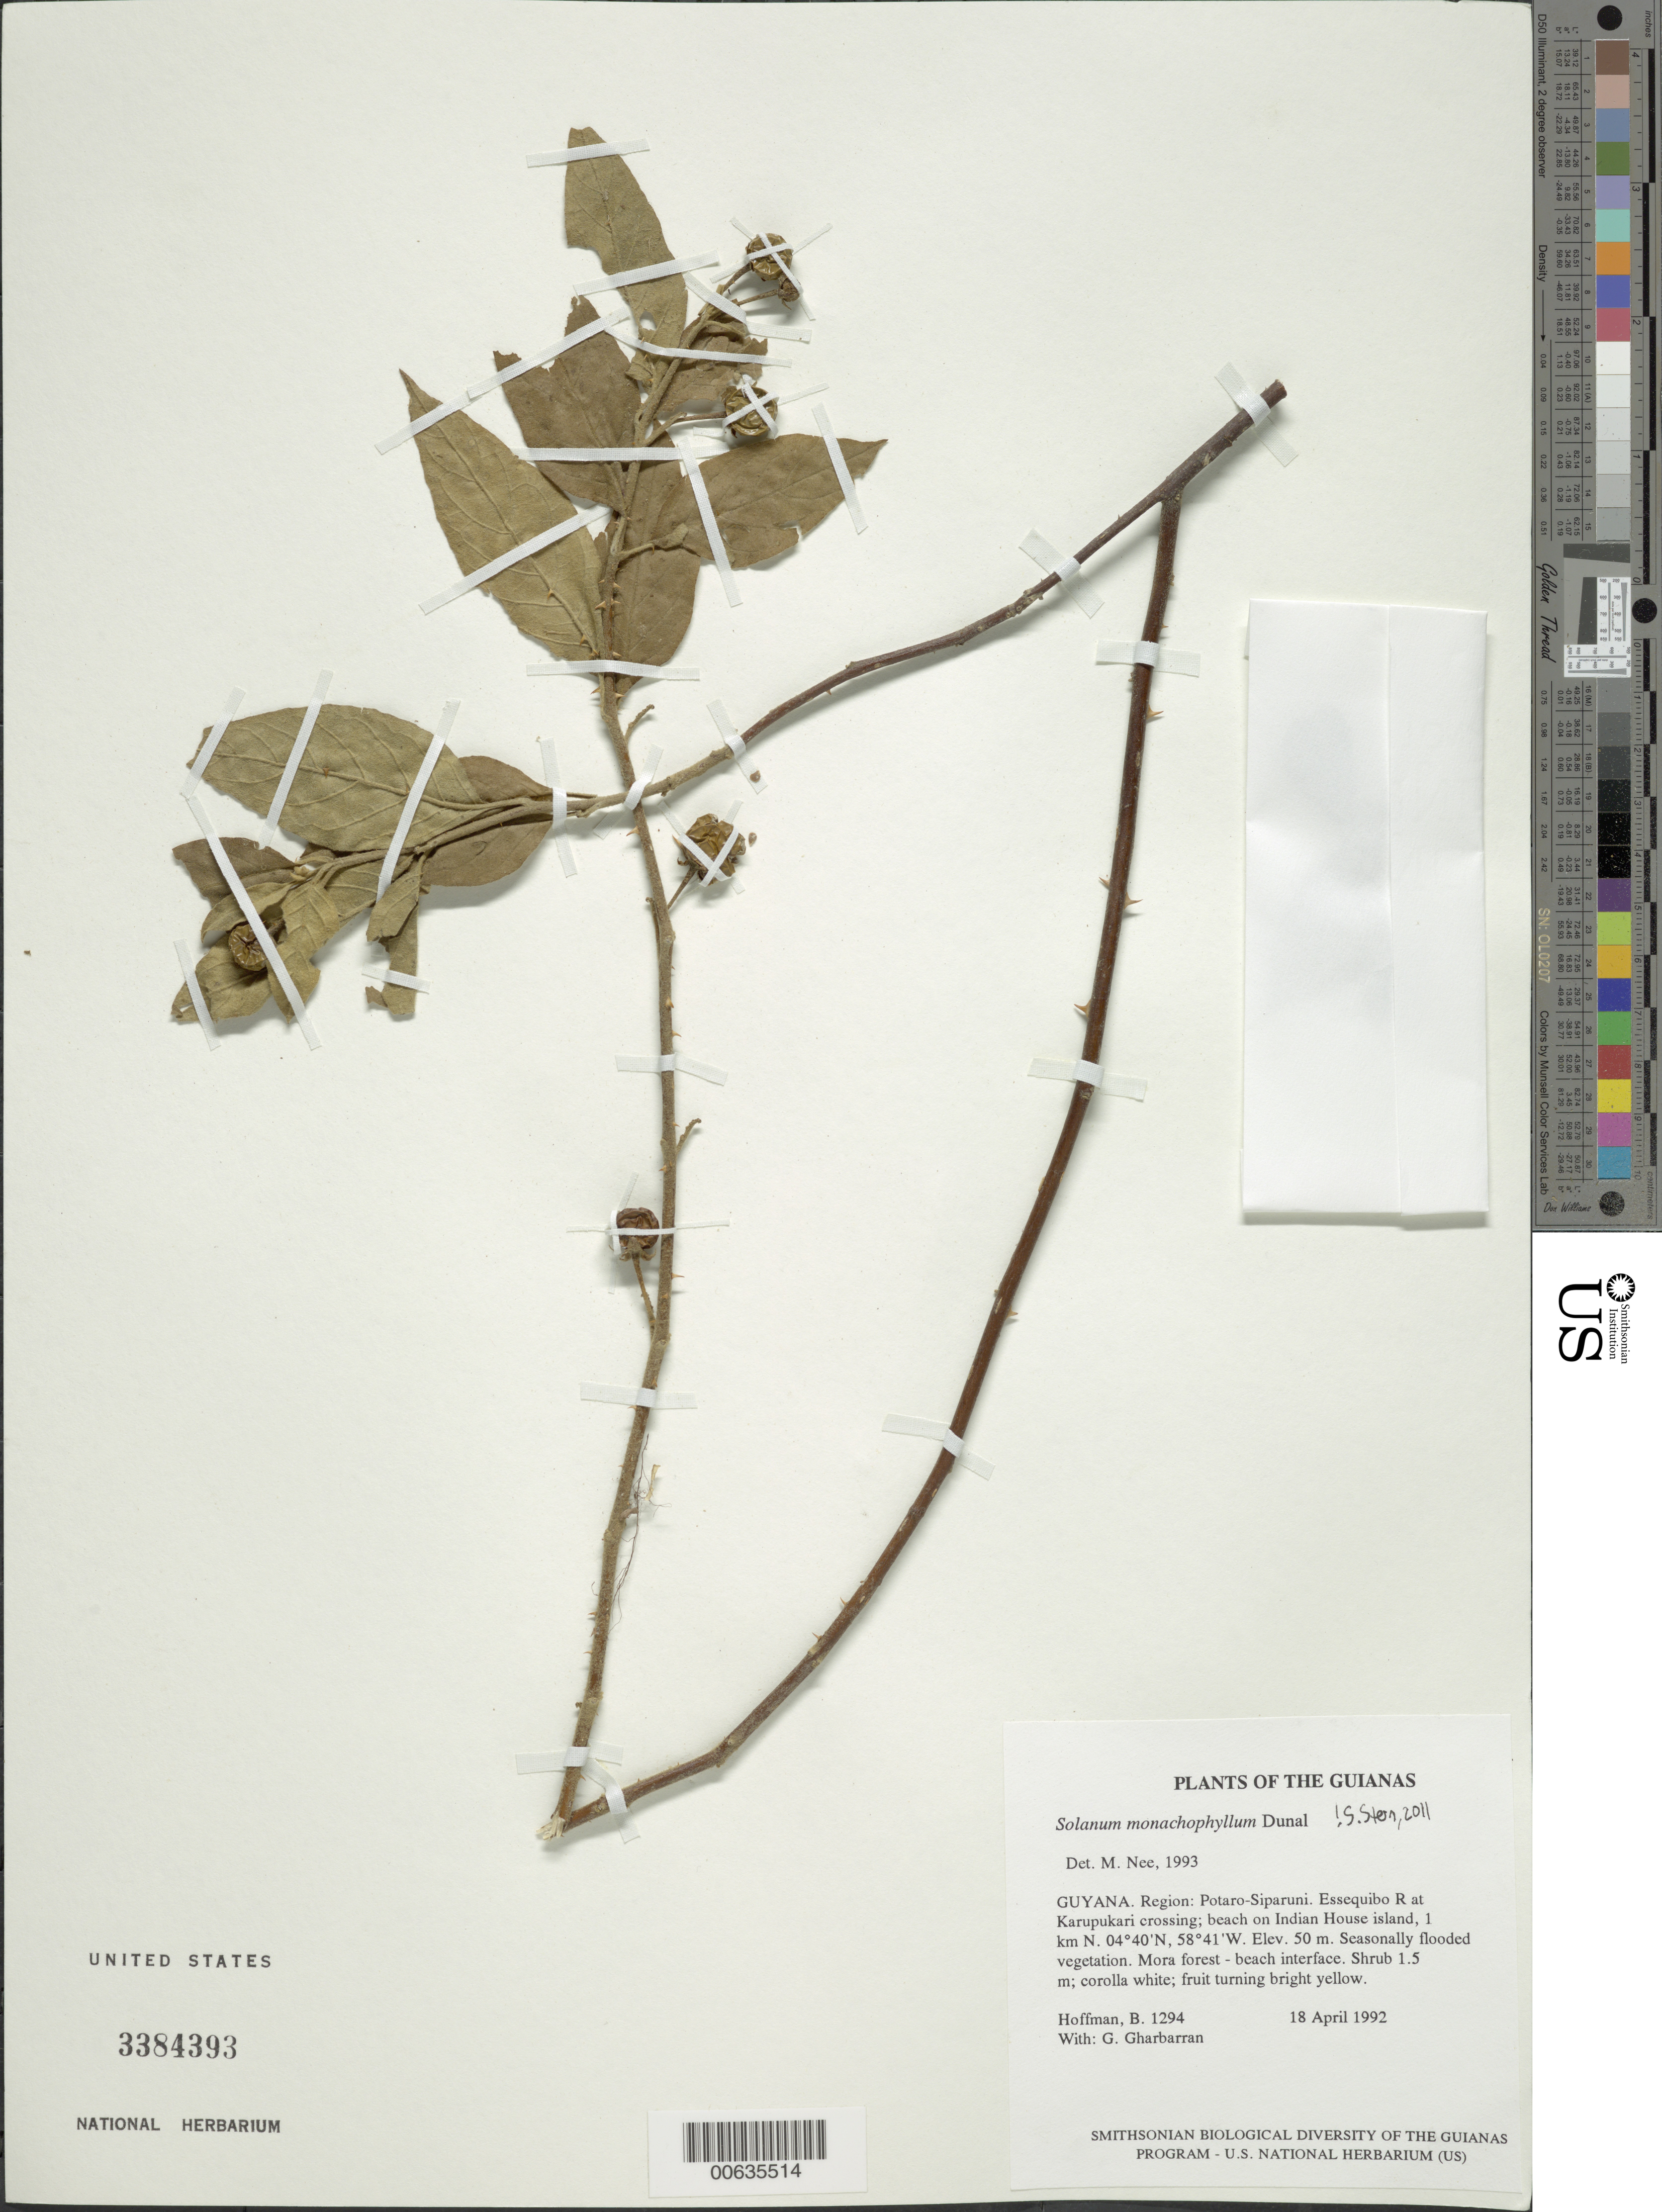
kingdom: Plantae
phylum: Tracheophyta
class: Magnoliopsida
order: Solanales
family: Solanaceae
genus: Solanum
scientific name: Solanum monachophyllum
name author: Dunal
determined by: Nee, Michael H.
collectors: B. Hoffman & G. Gharbarran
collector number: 1294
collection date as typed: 4 Apr 1992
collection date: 1992-04-04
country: Guyana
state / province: Potaro-Siparuni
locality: Essequibo River at Karupukari crossing; beach on Indian House island, 1 km N. of Iwokrama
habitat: Seasonally flooded vegetation. Mora forest - beach interface.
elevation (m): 50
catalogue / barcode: US 3384393